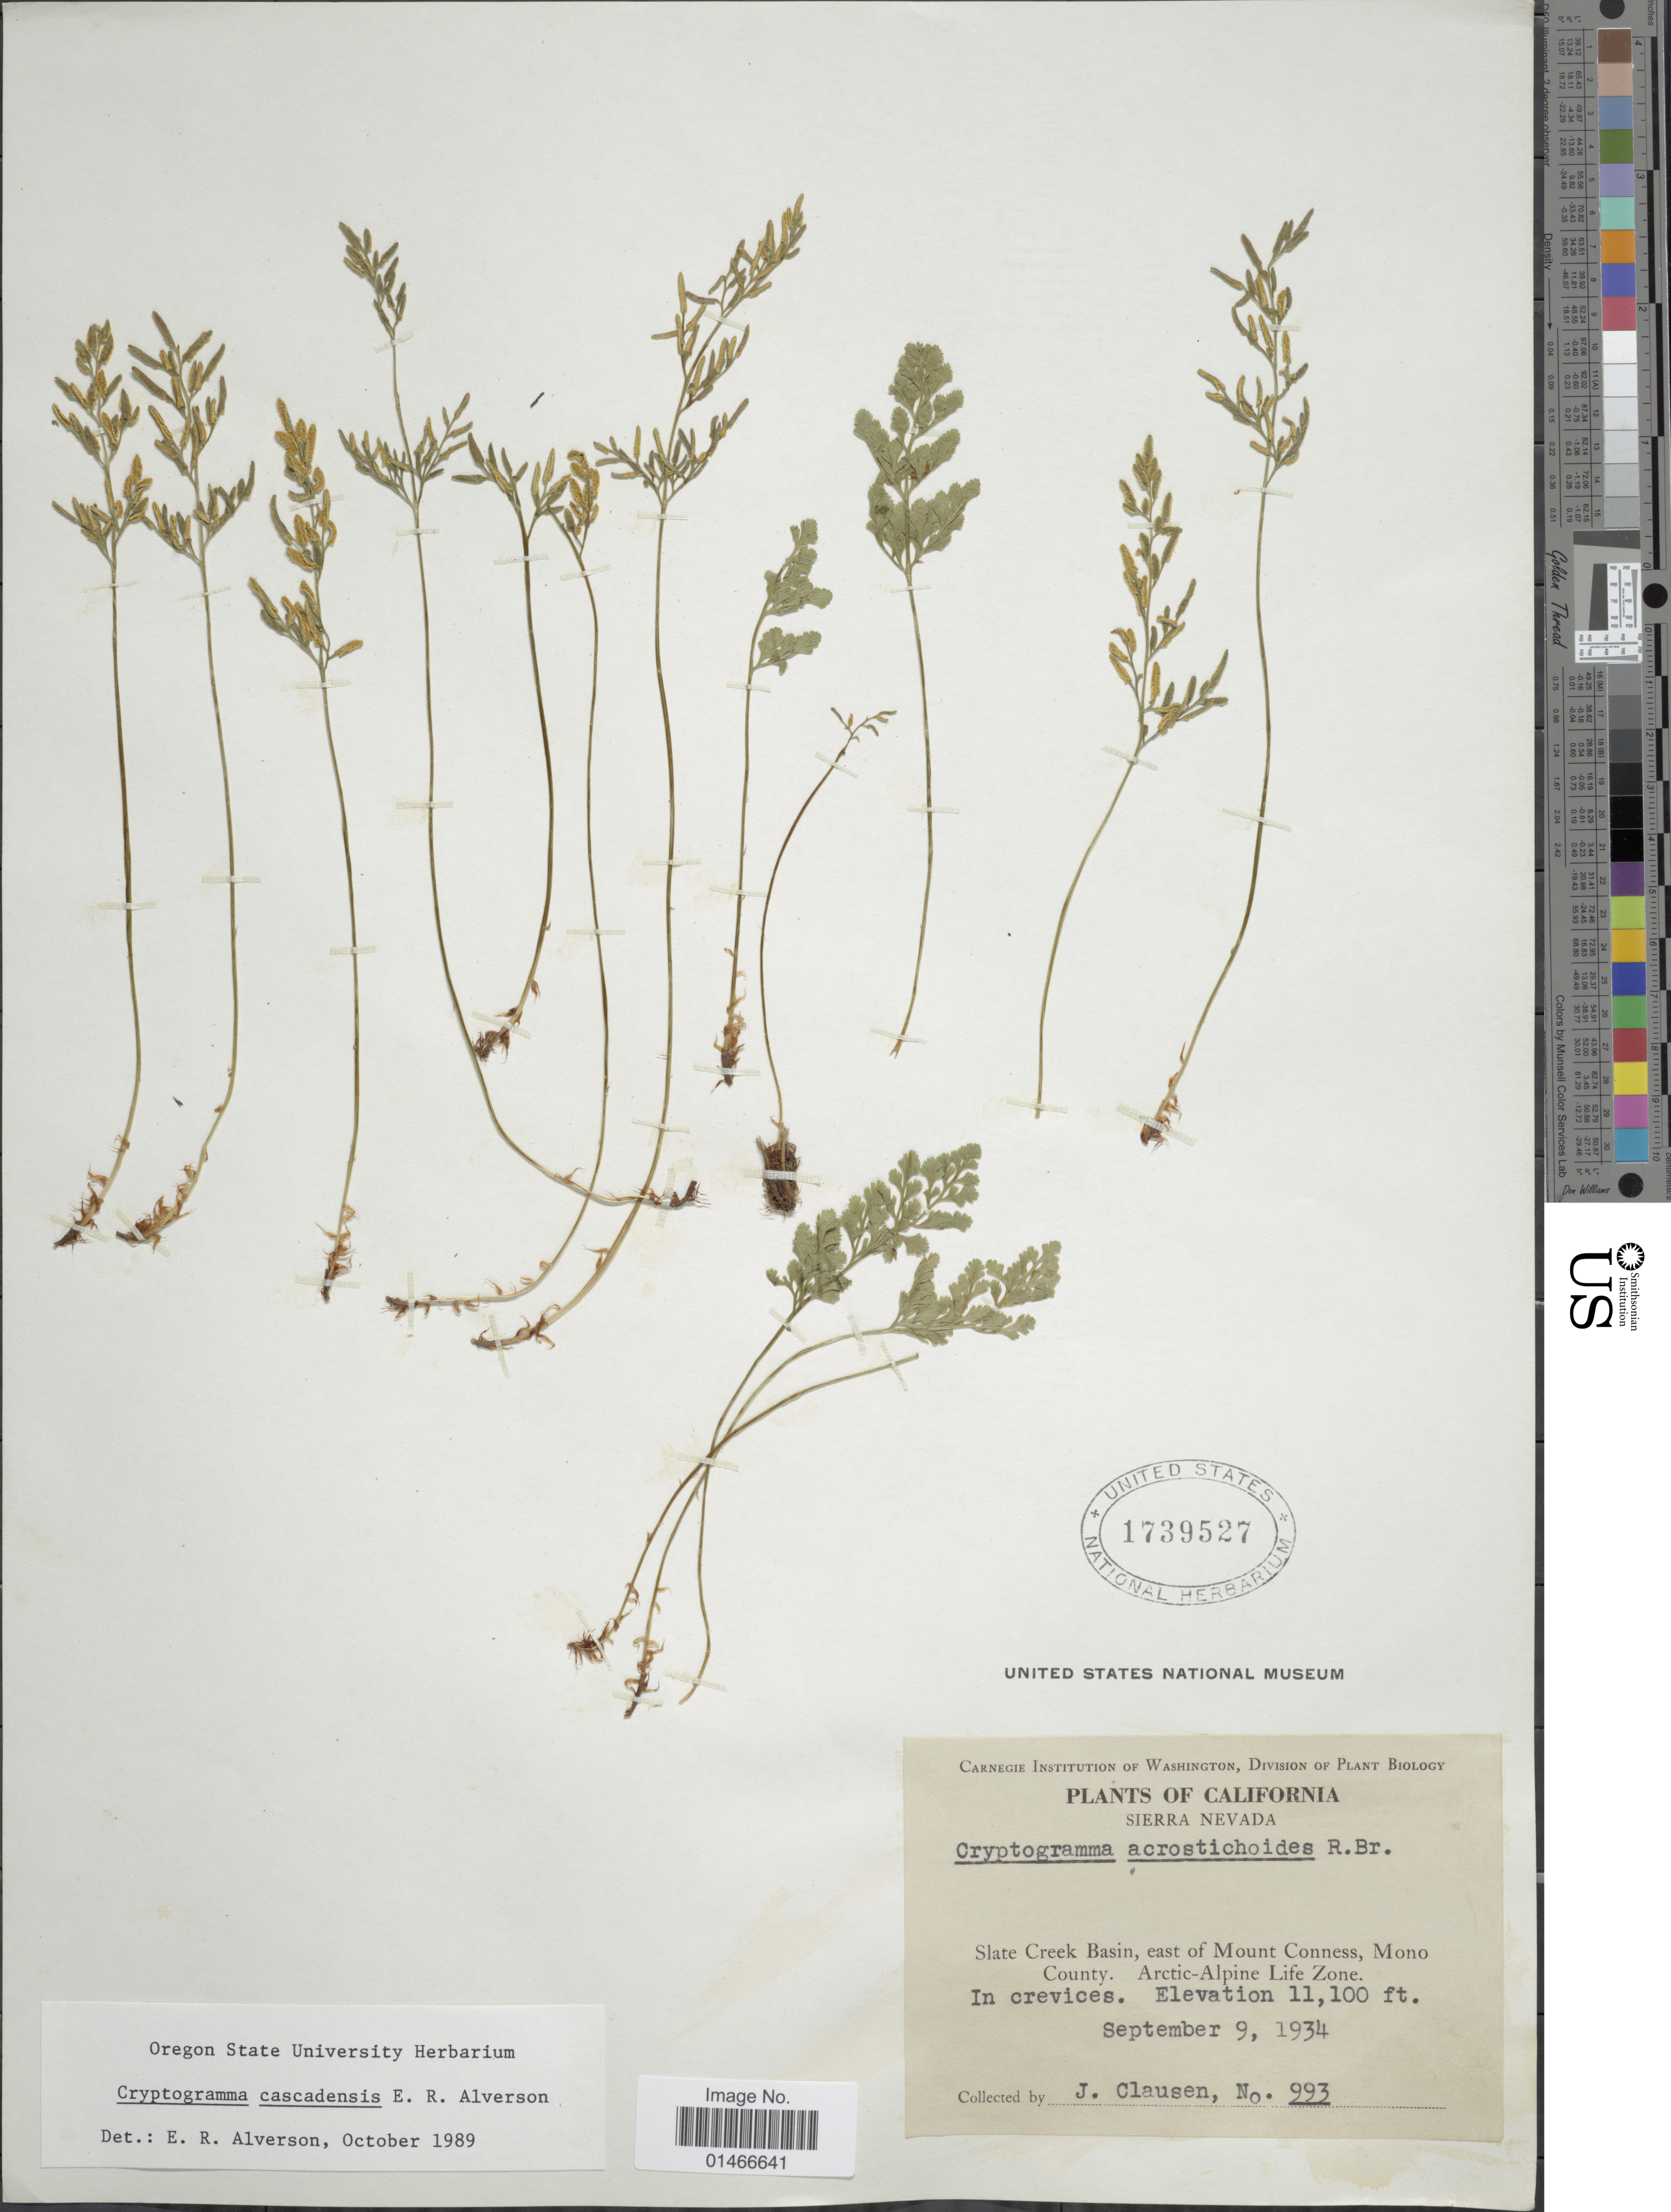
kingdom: Plantae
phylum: Tracheophyta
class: Polypodiopsida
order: Polypodiales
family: Pteridaceae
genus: Cryptogramma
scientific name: Cryptogramma cascadensis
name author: Alverson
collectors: J. Clausen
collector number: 993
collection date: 1934-09-09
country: United States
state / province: California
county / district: Mono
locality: Sierra Nevada. Slate Creek Basin, east of Mount Conness, Mono County. Arctic-Alpine Life Zone.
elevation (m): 3383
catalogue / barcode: US 1739527